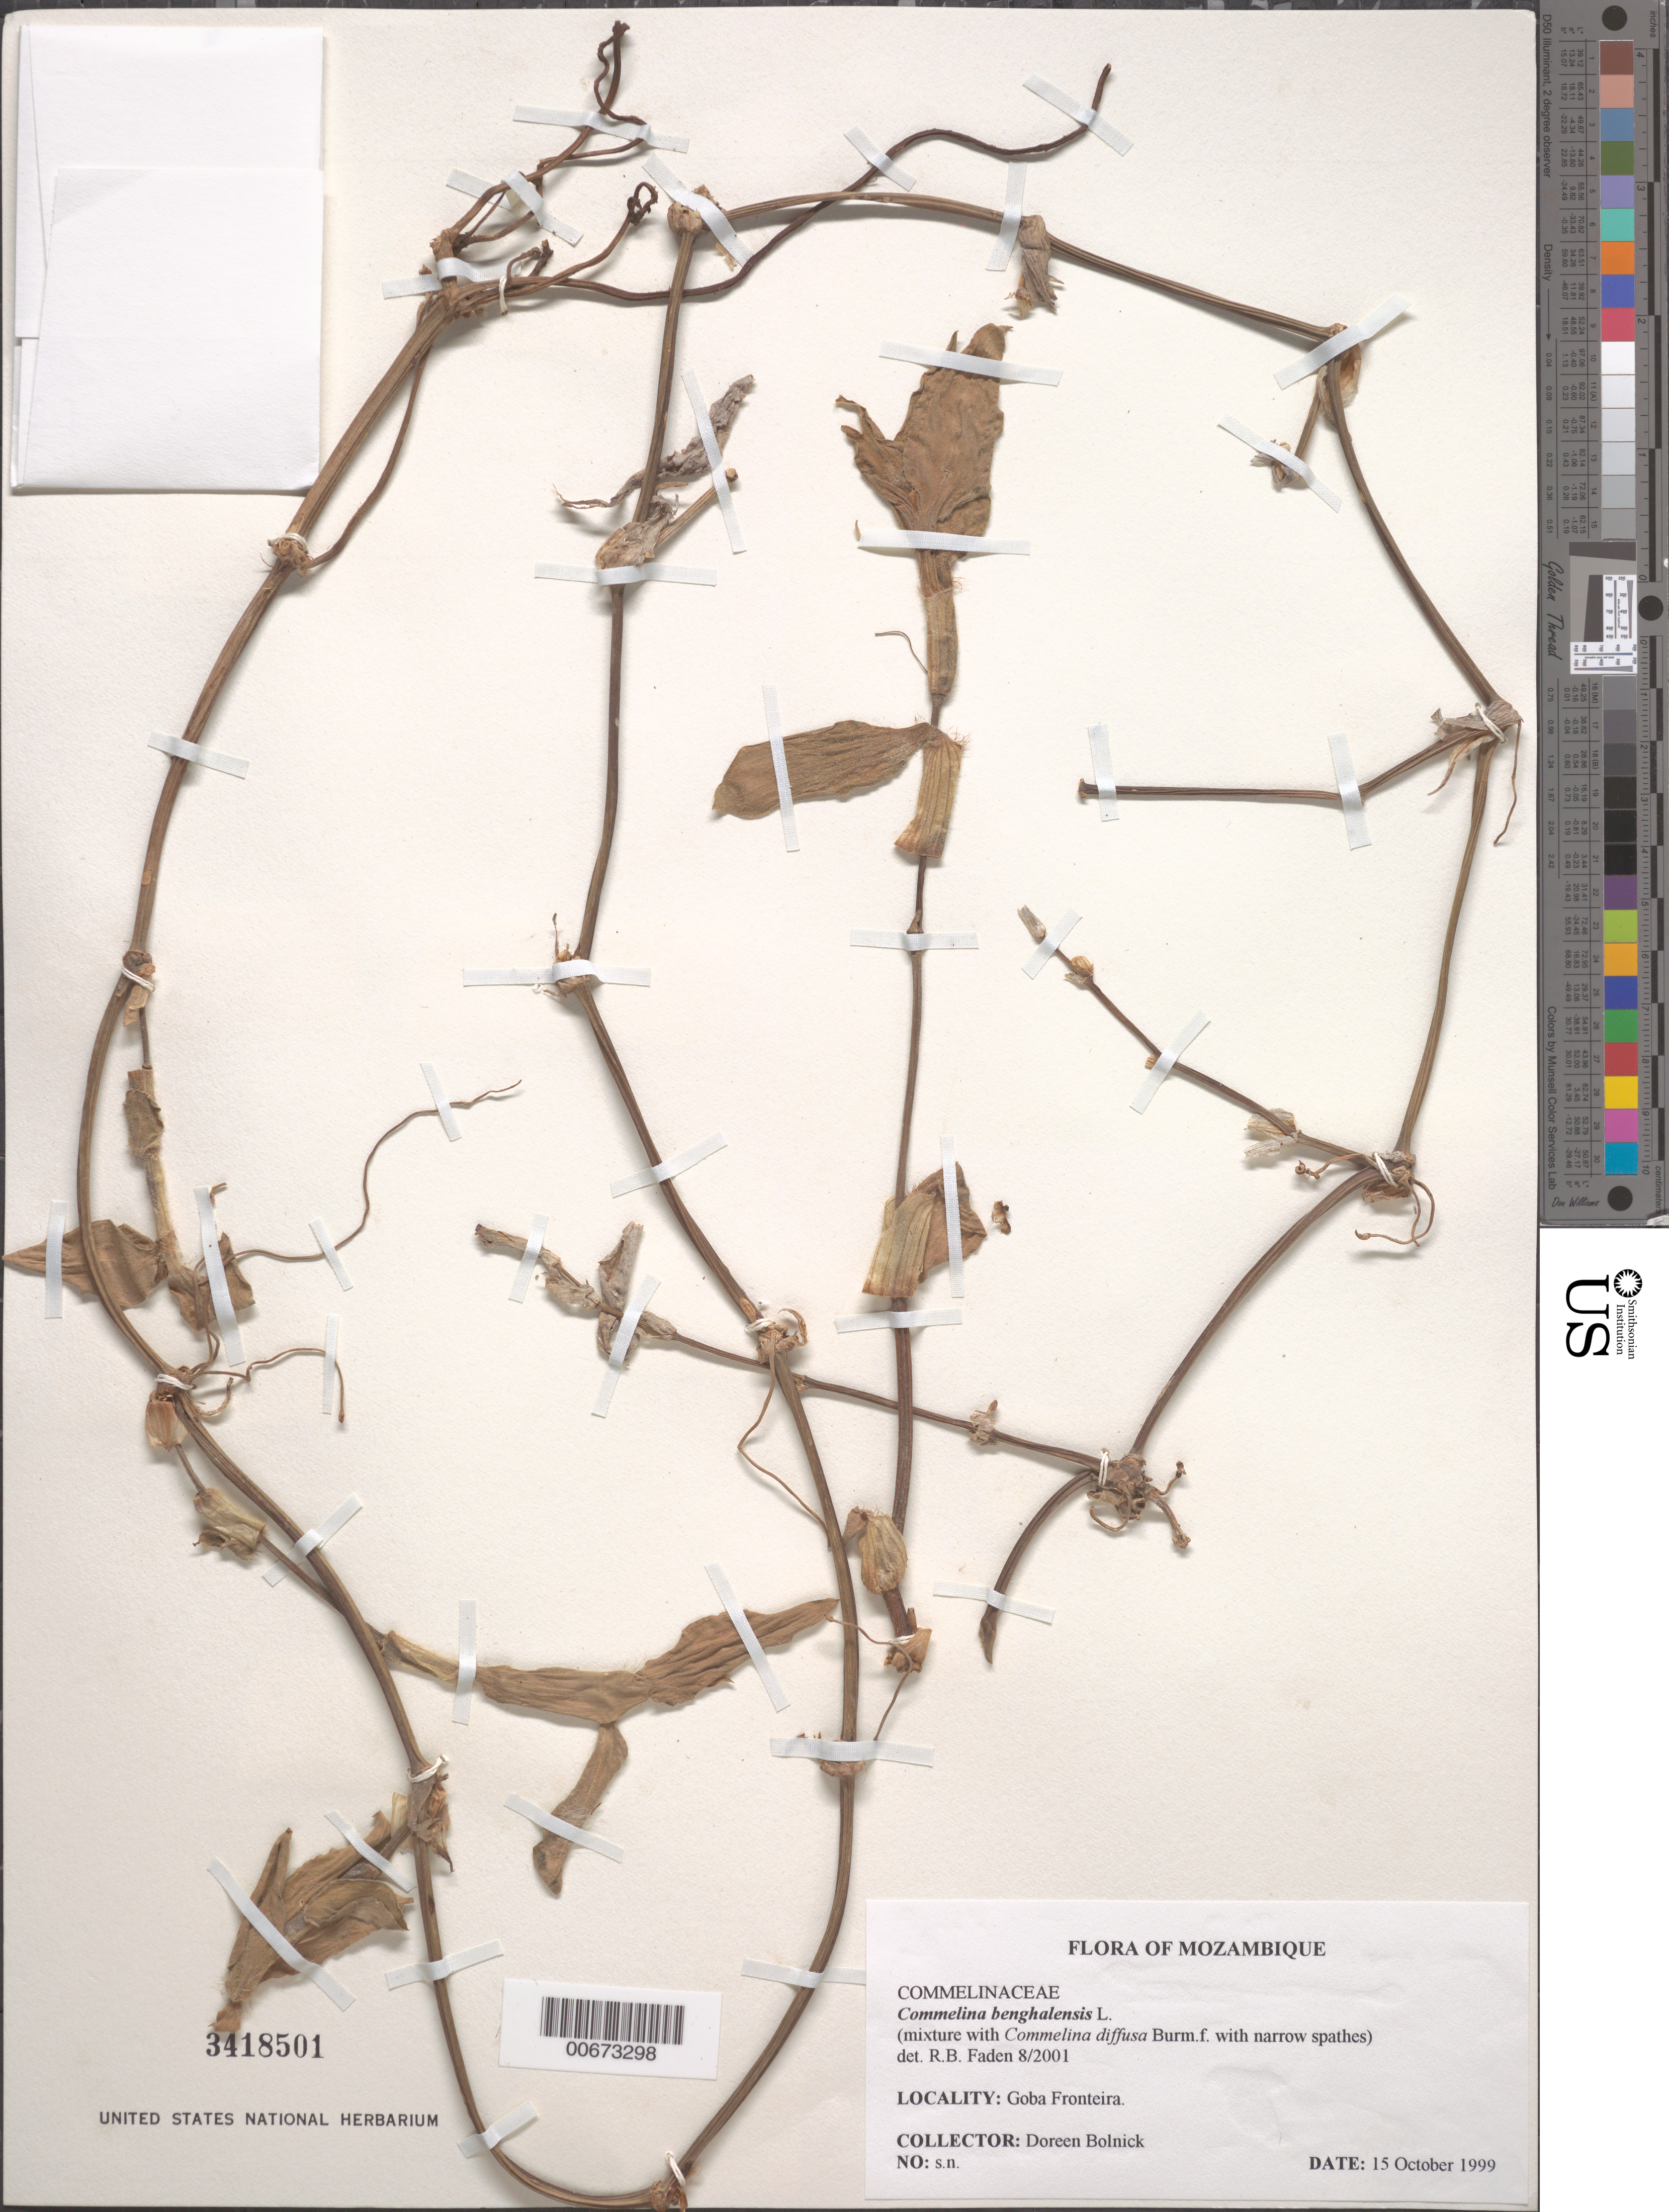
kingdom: Plantae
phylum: Tracheophyta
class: Liliopsida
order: Commelinales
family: Commelinaceae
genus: Commelina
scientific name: Commelina benghalensis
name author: L.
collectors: D. Bolnick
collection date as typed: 15 Oct 1999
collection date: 1999-10-15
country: Mozambique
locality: Goba Fronteira.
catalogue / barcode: US 3418501